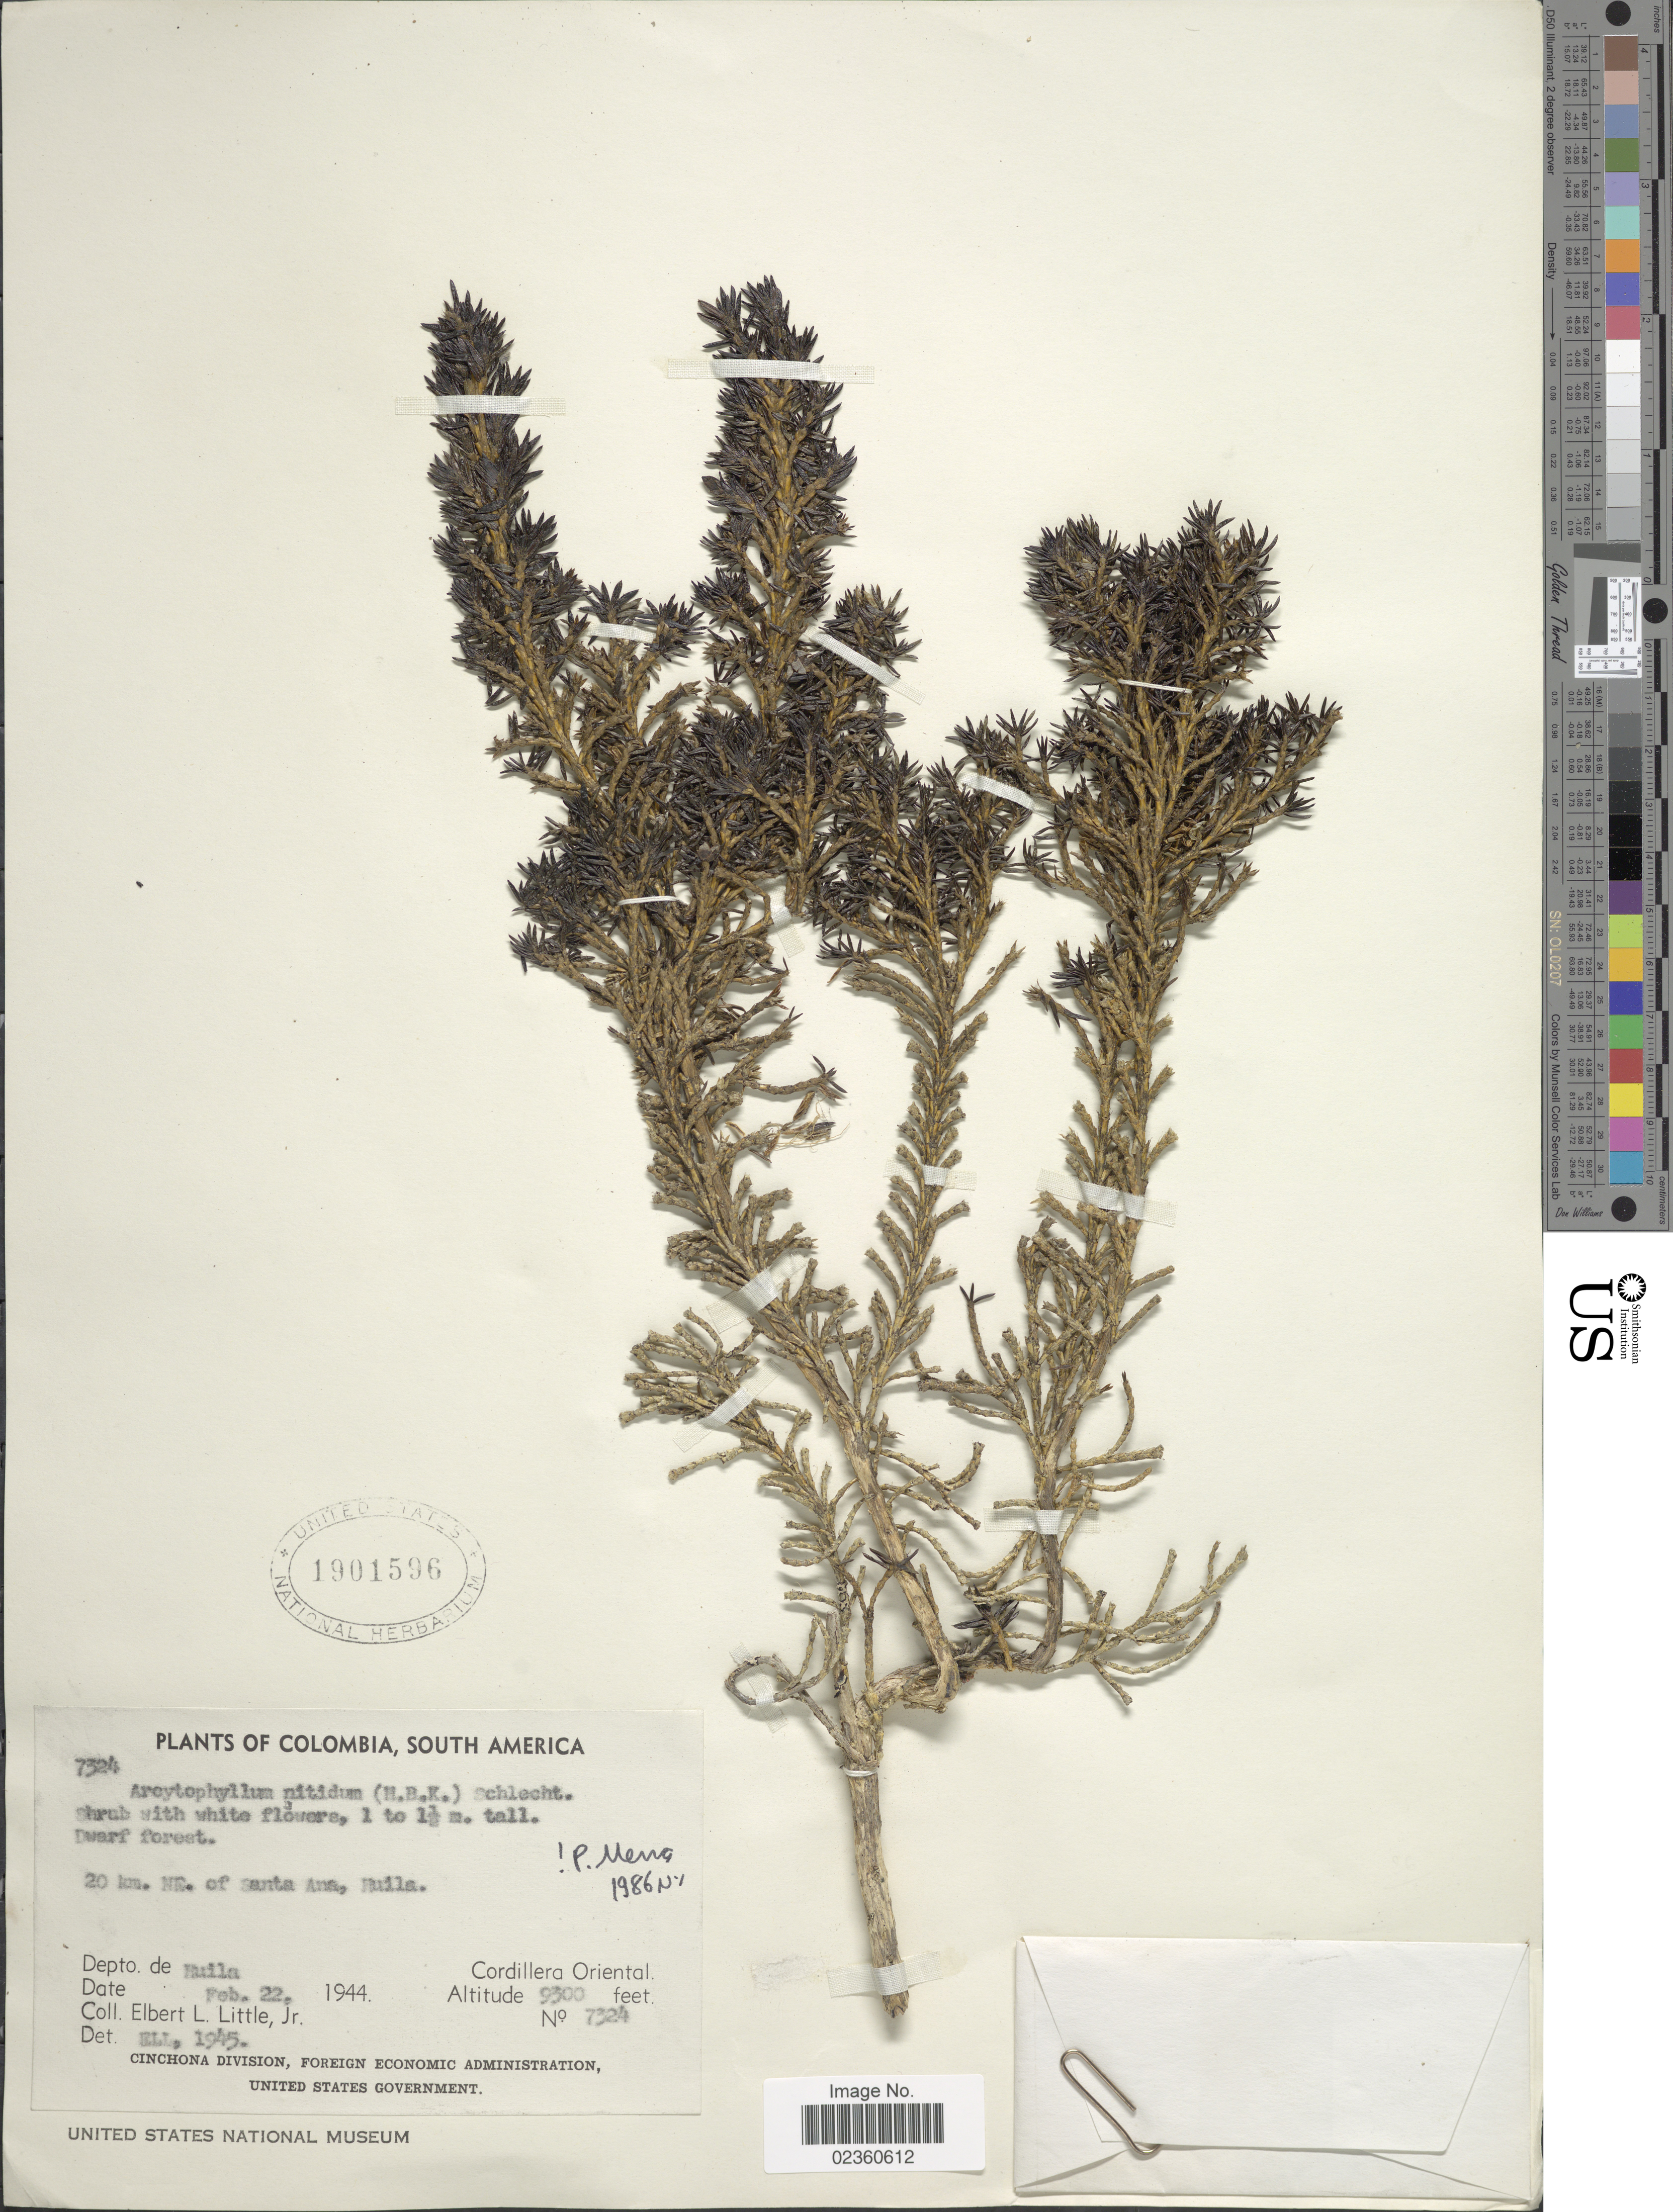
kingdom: Plantae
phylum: Tracheophyta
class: Magnoliopsida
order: Gentianales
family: Rubiaceae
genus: Arcytophyllum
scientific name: Arcytophyllum nitidum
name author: (Kunth) Schltdl.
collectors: E. L. Little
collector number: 7324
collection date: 1944-02-22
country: Colombia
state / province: Huila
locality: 20 km NE of Santa Ana, Depto de Huila, Cordillera Oriental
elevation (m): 2835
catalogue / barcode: US 1901596